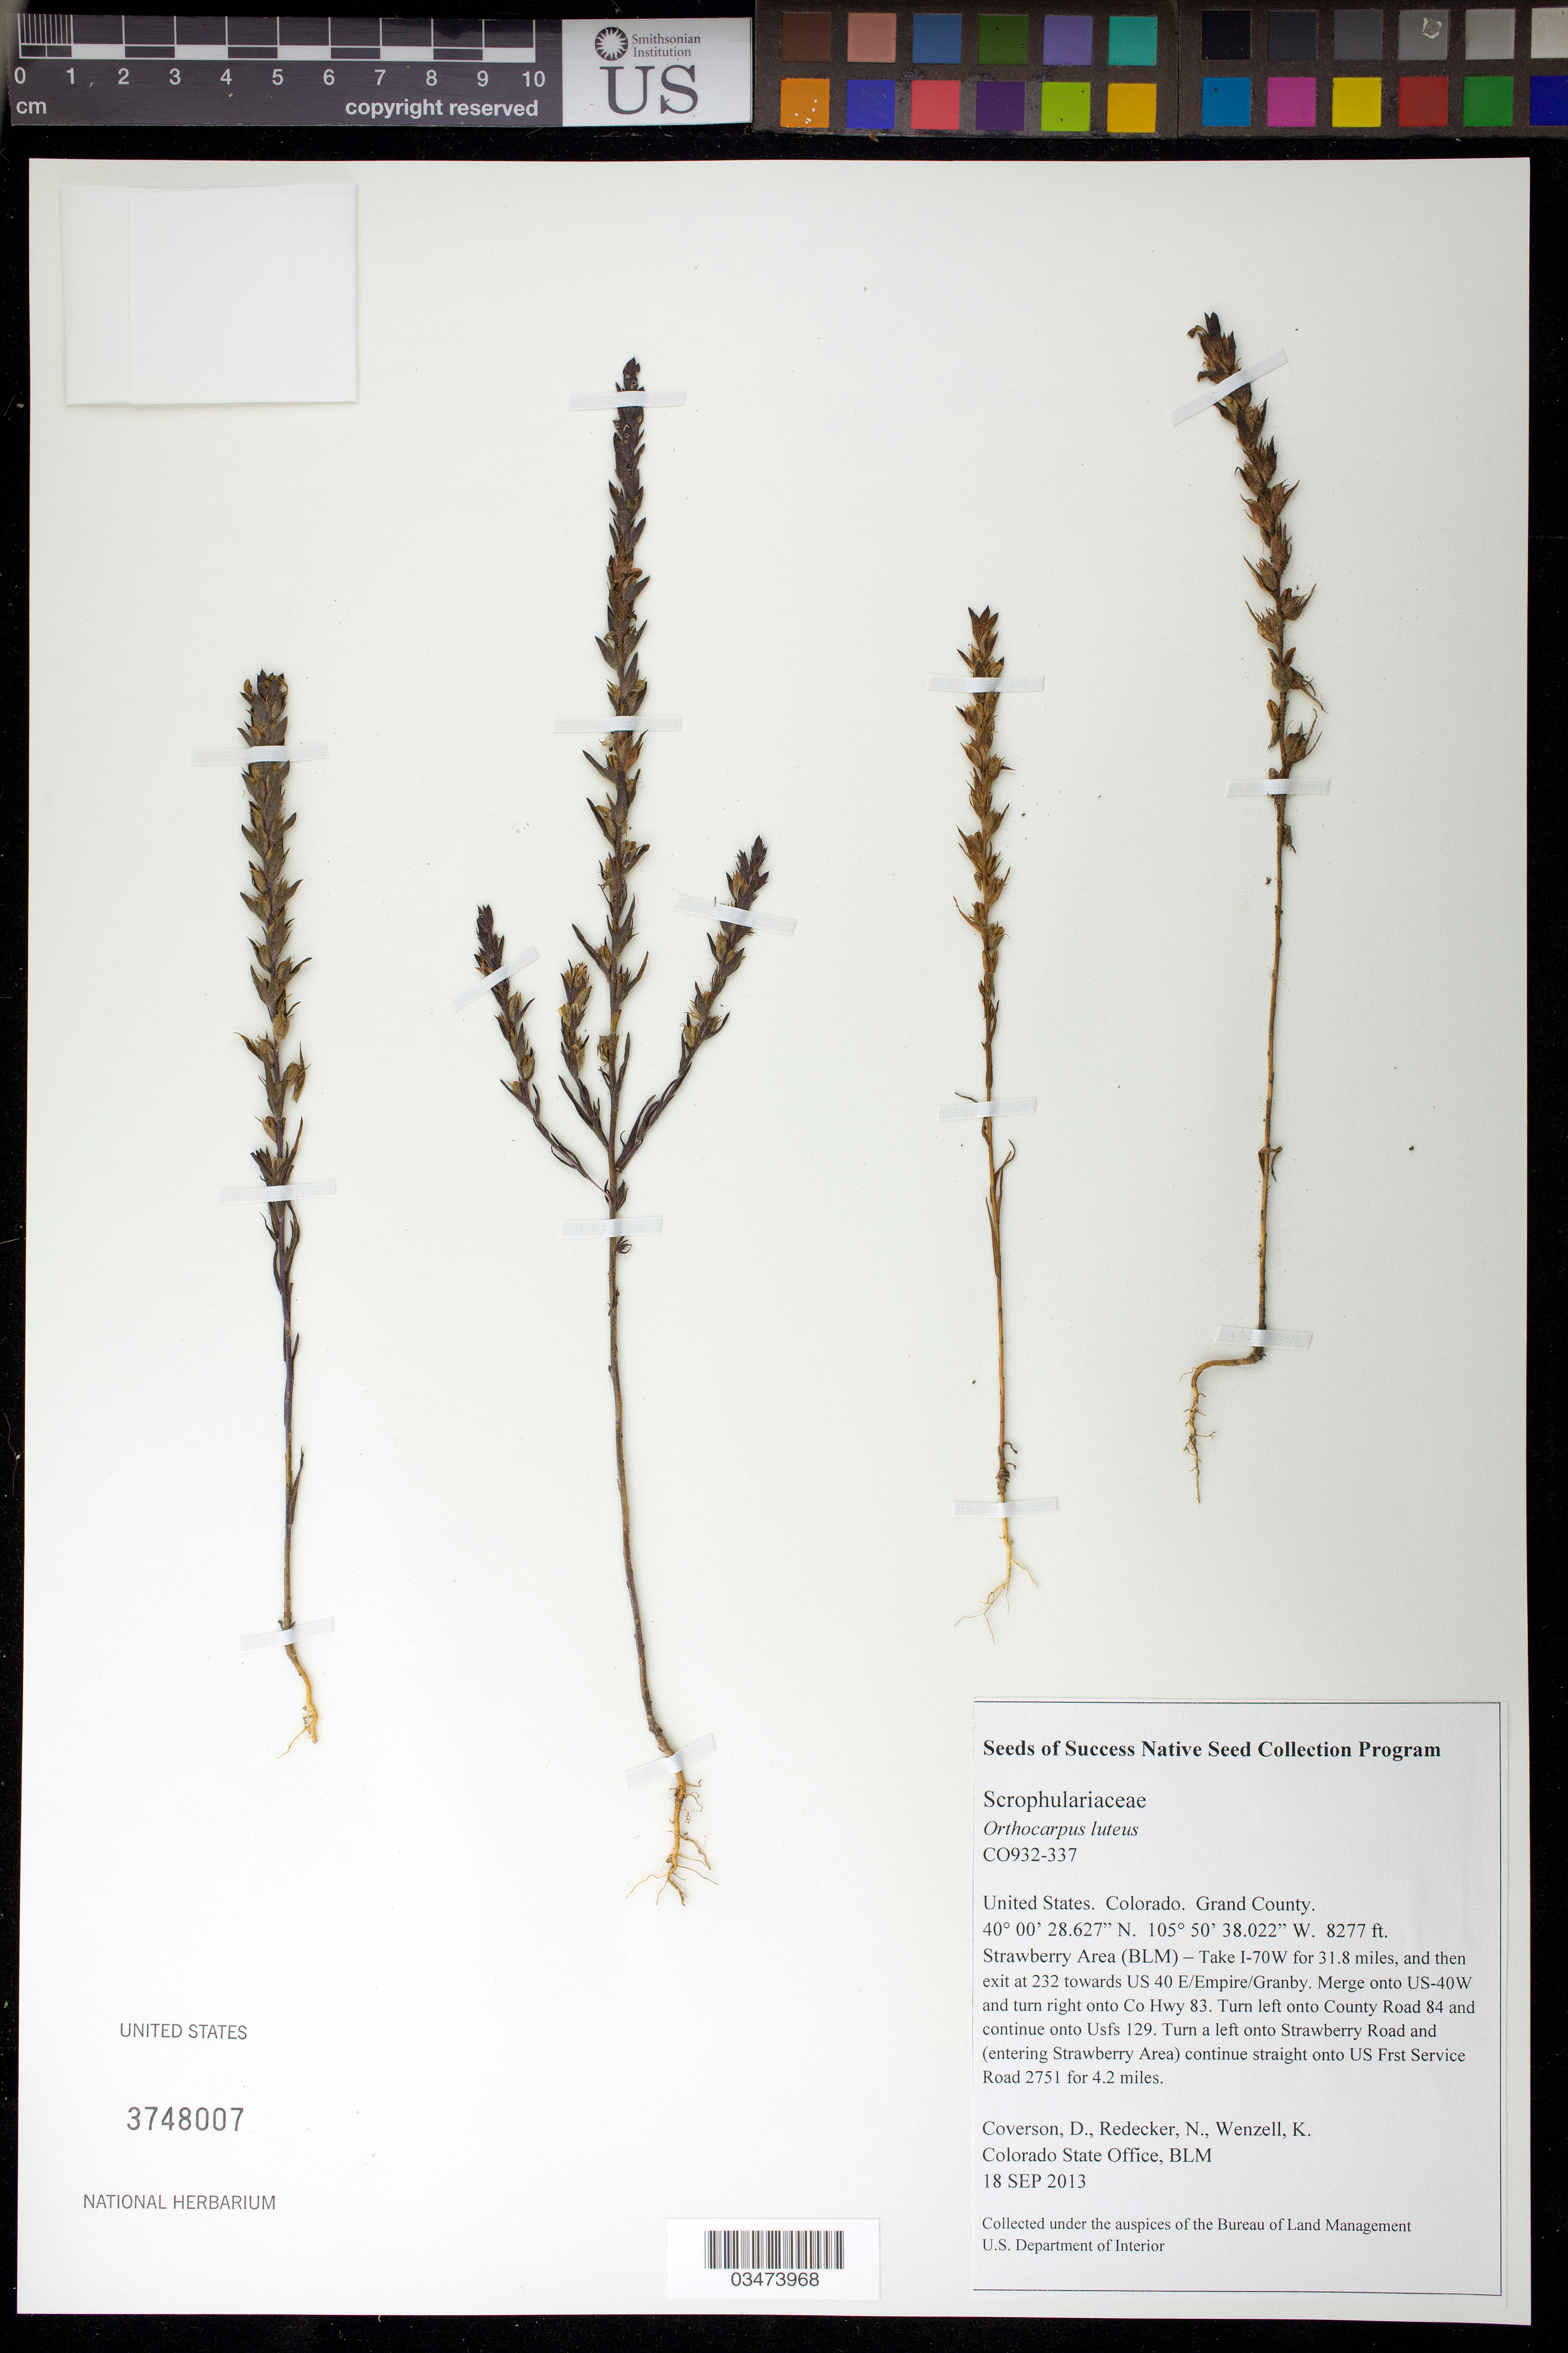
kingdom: Plantae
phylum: Tracheophyta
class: Magnoliopsida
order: Lamiales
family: Orobanchaceae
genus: Orthocarpus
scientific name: Orthocarpus luteus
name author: Nutt.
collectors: D. Coverson, N. Redecker & K. Wenzell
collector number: CO932-337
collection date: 2013-09-18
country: United States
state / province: Colorado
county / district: Grand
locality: Atrawberry Area (BLM), 4.2 miles on US Frst Service Rd. 2751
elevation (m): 2523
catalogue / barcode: US 3748007